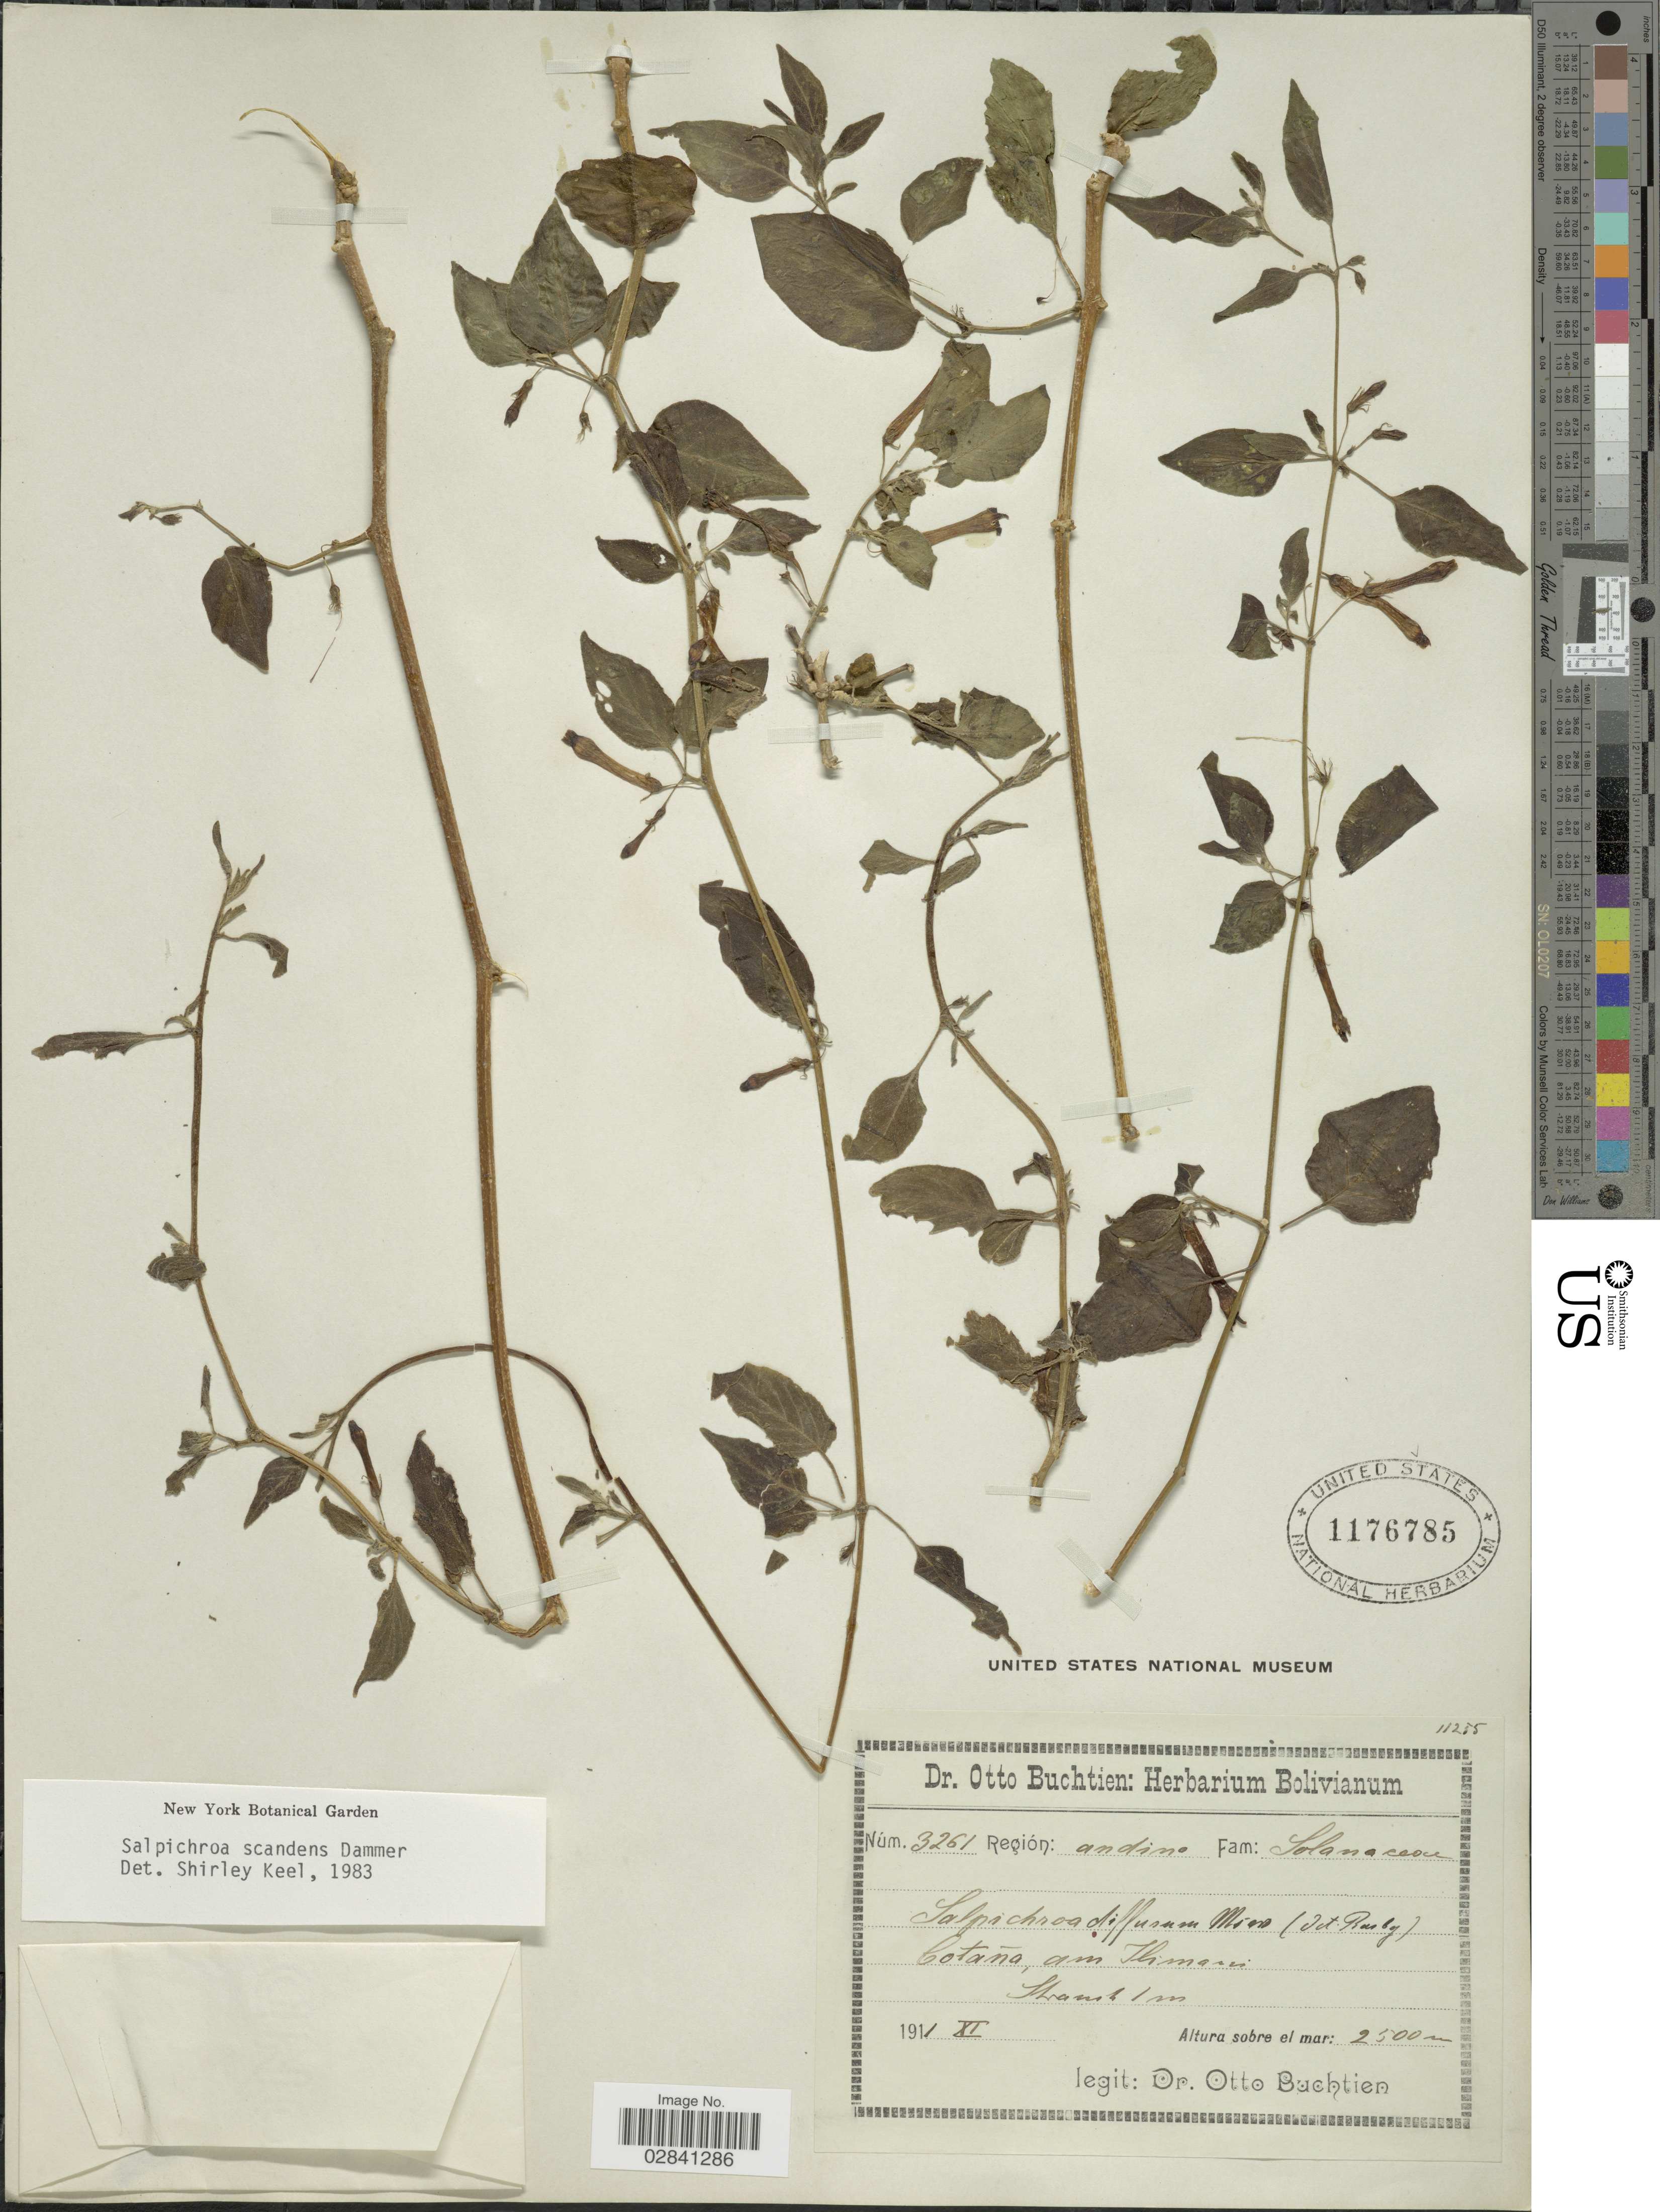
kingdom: Plantae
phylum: Tracheophyta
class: Magnoliopsida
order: Solanales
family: Solanaceae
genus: Salpichroa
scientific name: Salpichroa scandens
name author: Dammer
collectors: O. Buchtien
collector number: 3261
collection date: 1911-11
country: Bolivia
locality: Región: Andina. Cotaña, am Ilimani.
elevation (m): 2500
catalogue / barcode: US 1176785